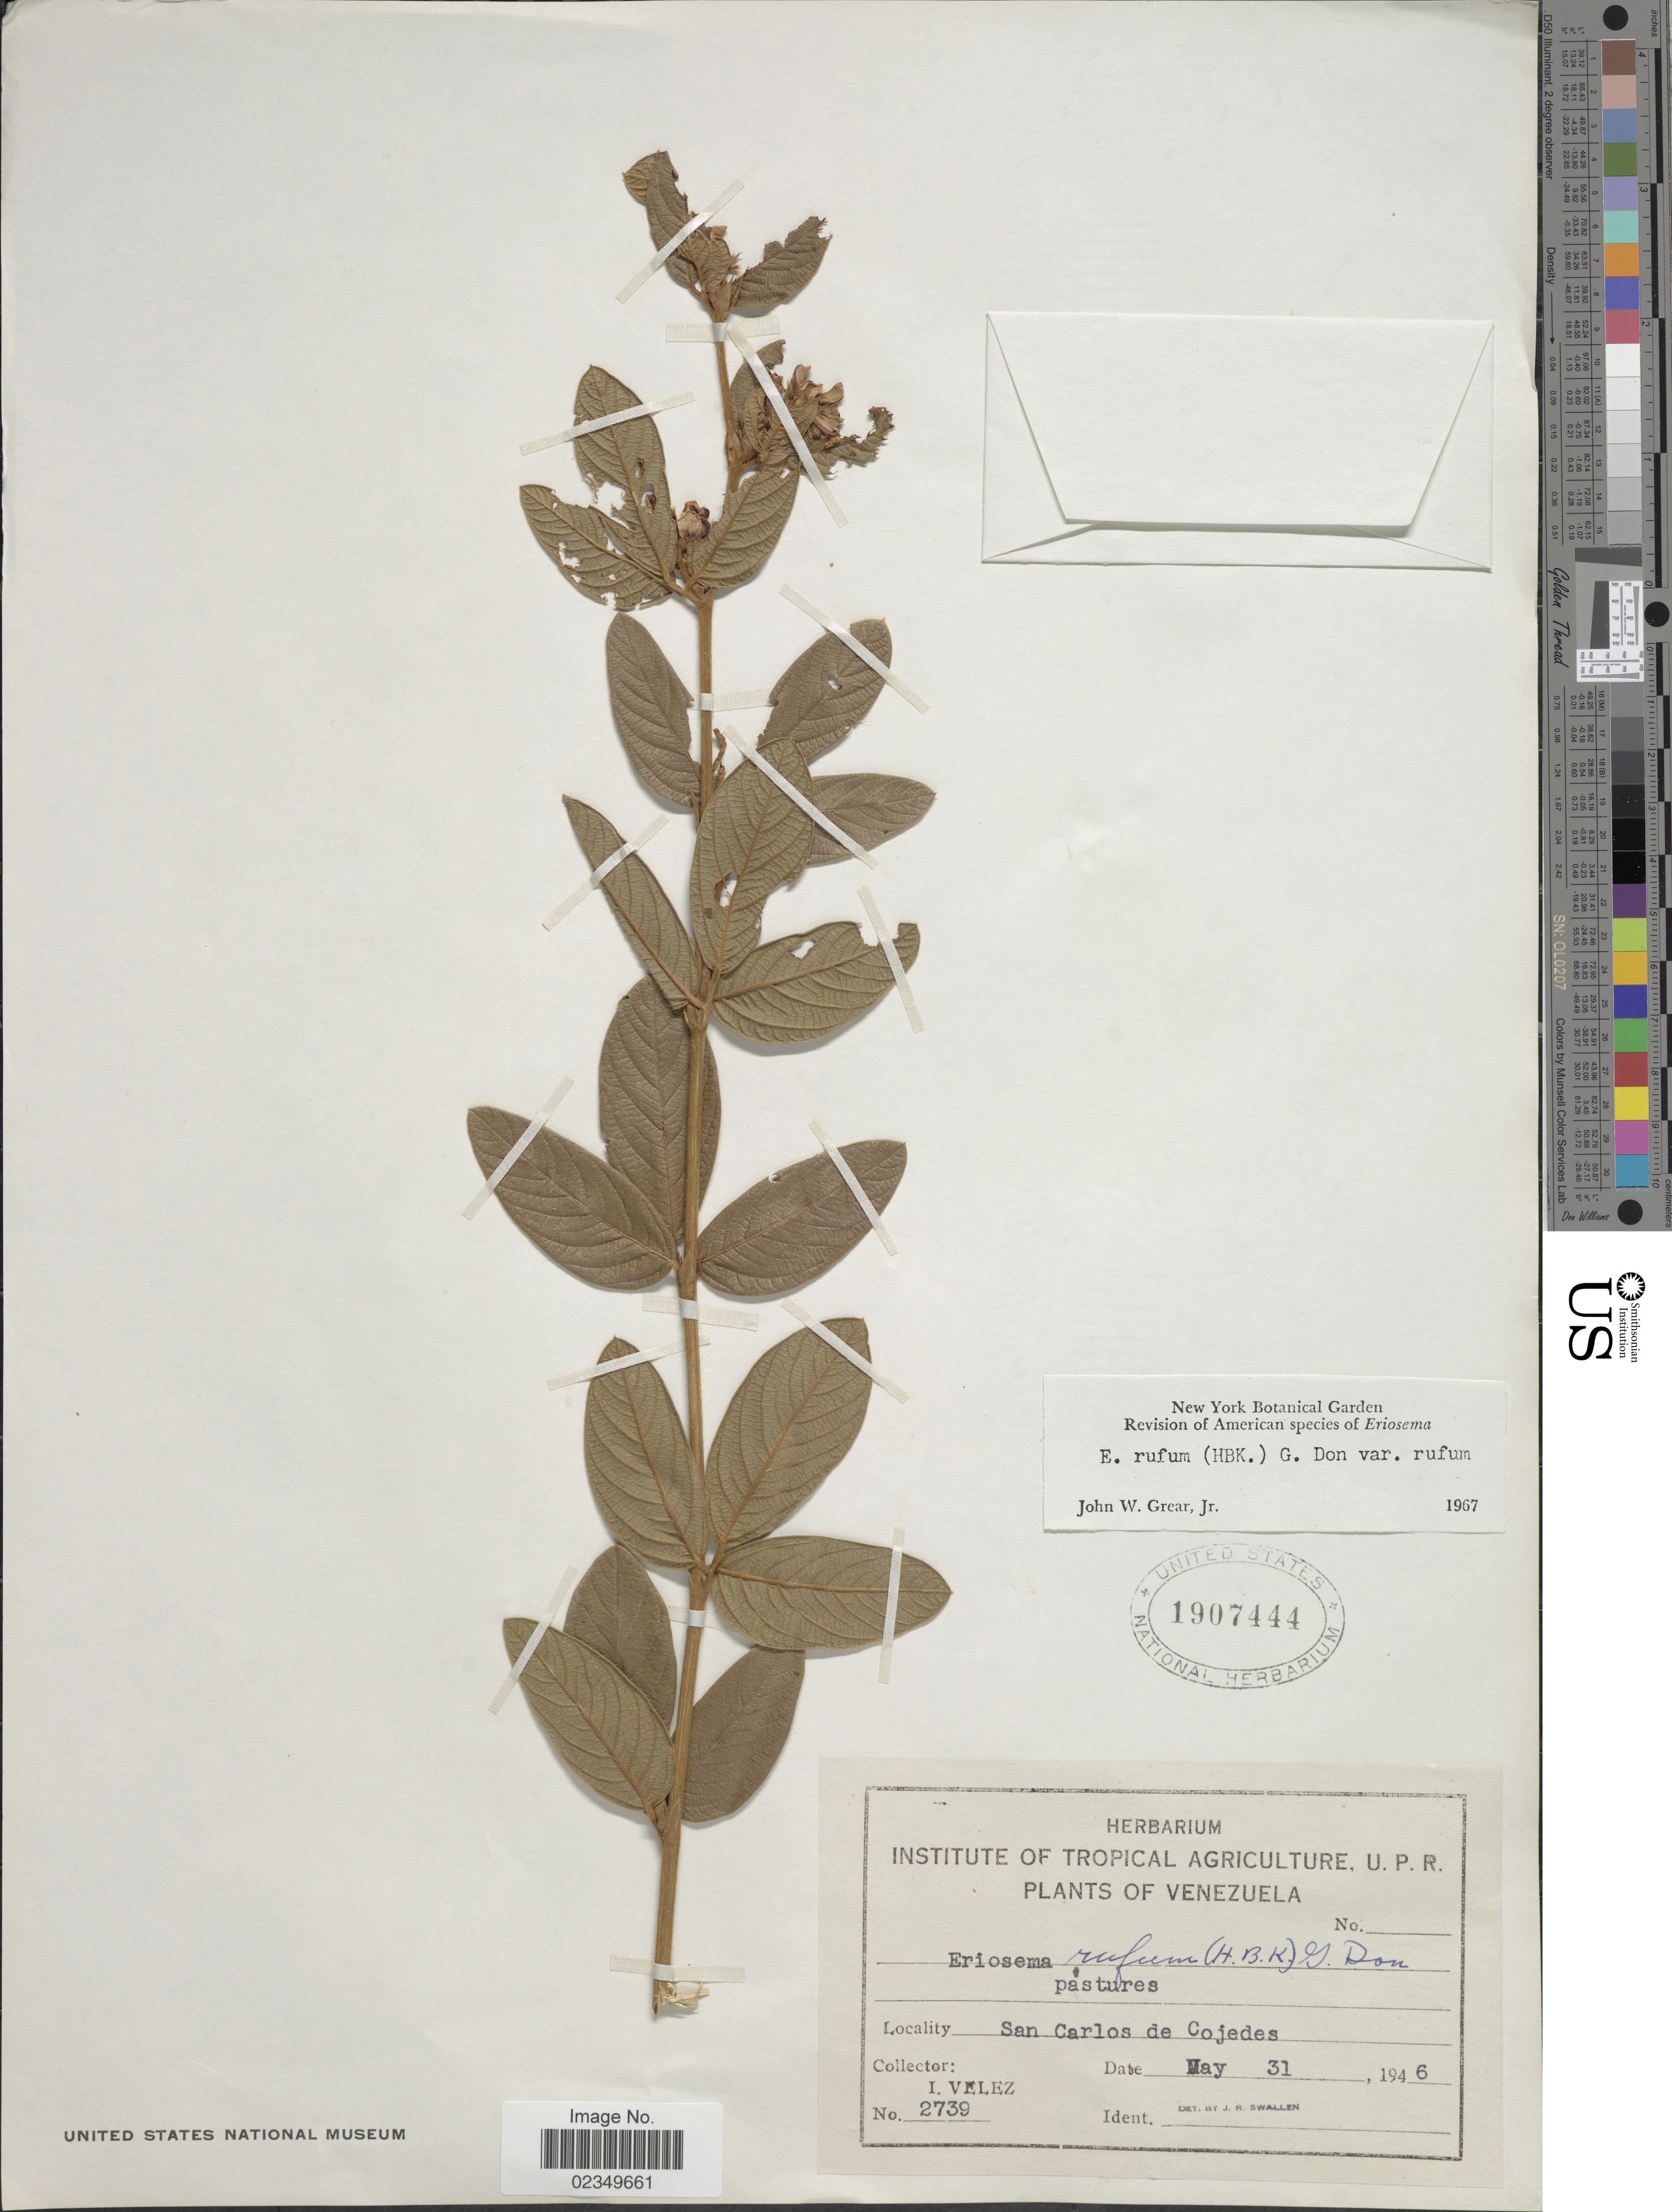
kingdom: Plantae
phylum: Tracheophyta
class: Magnoliopsida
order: Fabales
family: Fabaceae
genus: Eriosema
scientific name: Eriosema rufum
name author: (Kunth) G. Don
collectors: I. Velez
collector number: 2739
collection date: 1946-05-31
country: Venezuela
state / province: Cojedes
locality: San Carlos de Cojedes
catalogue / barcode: US 1907444